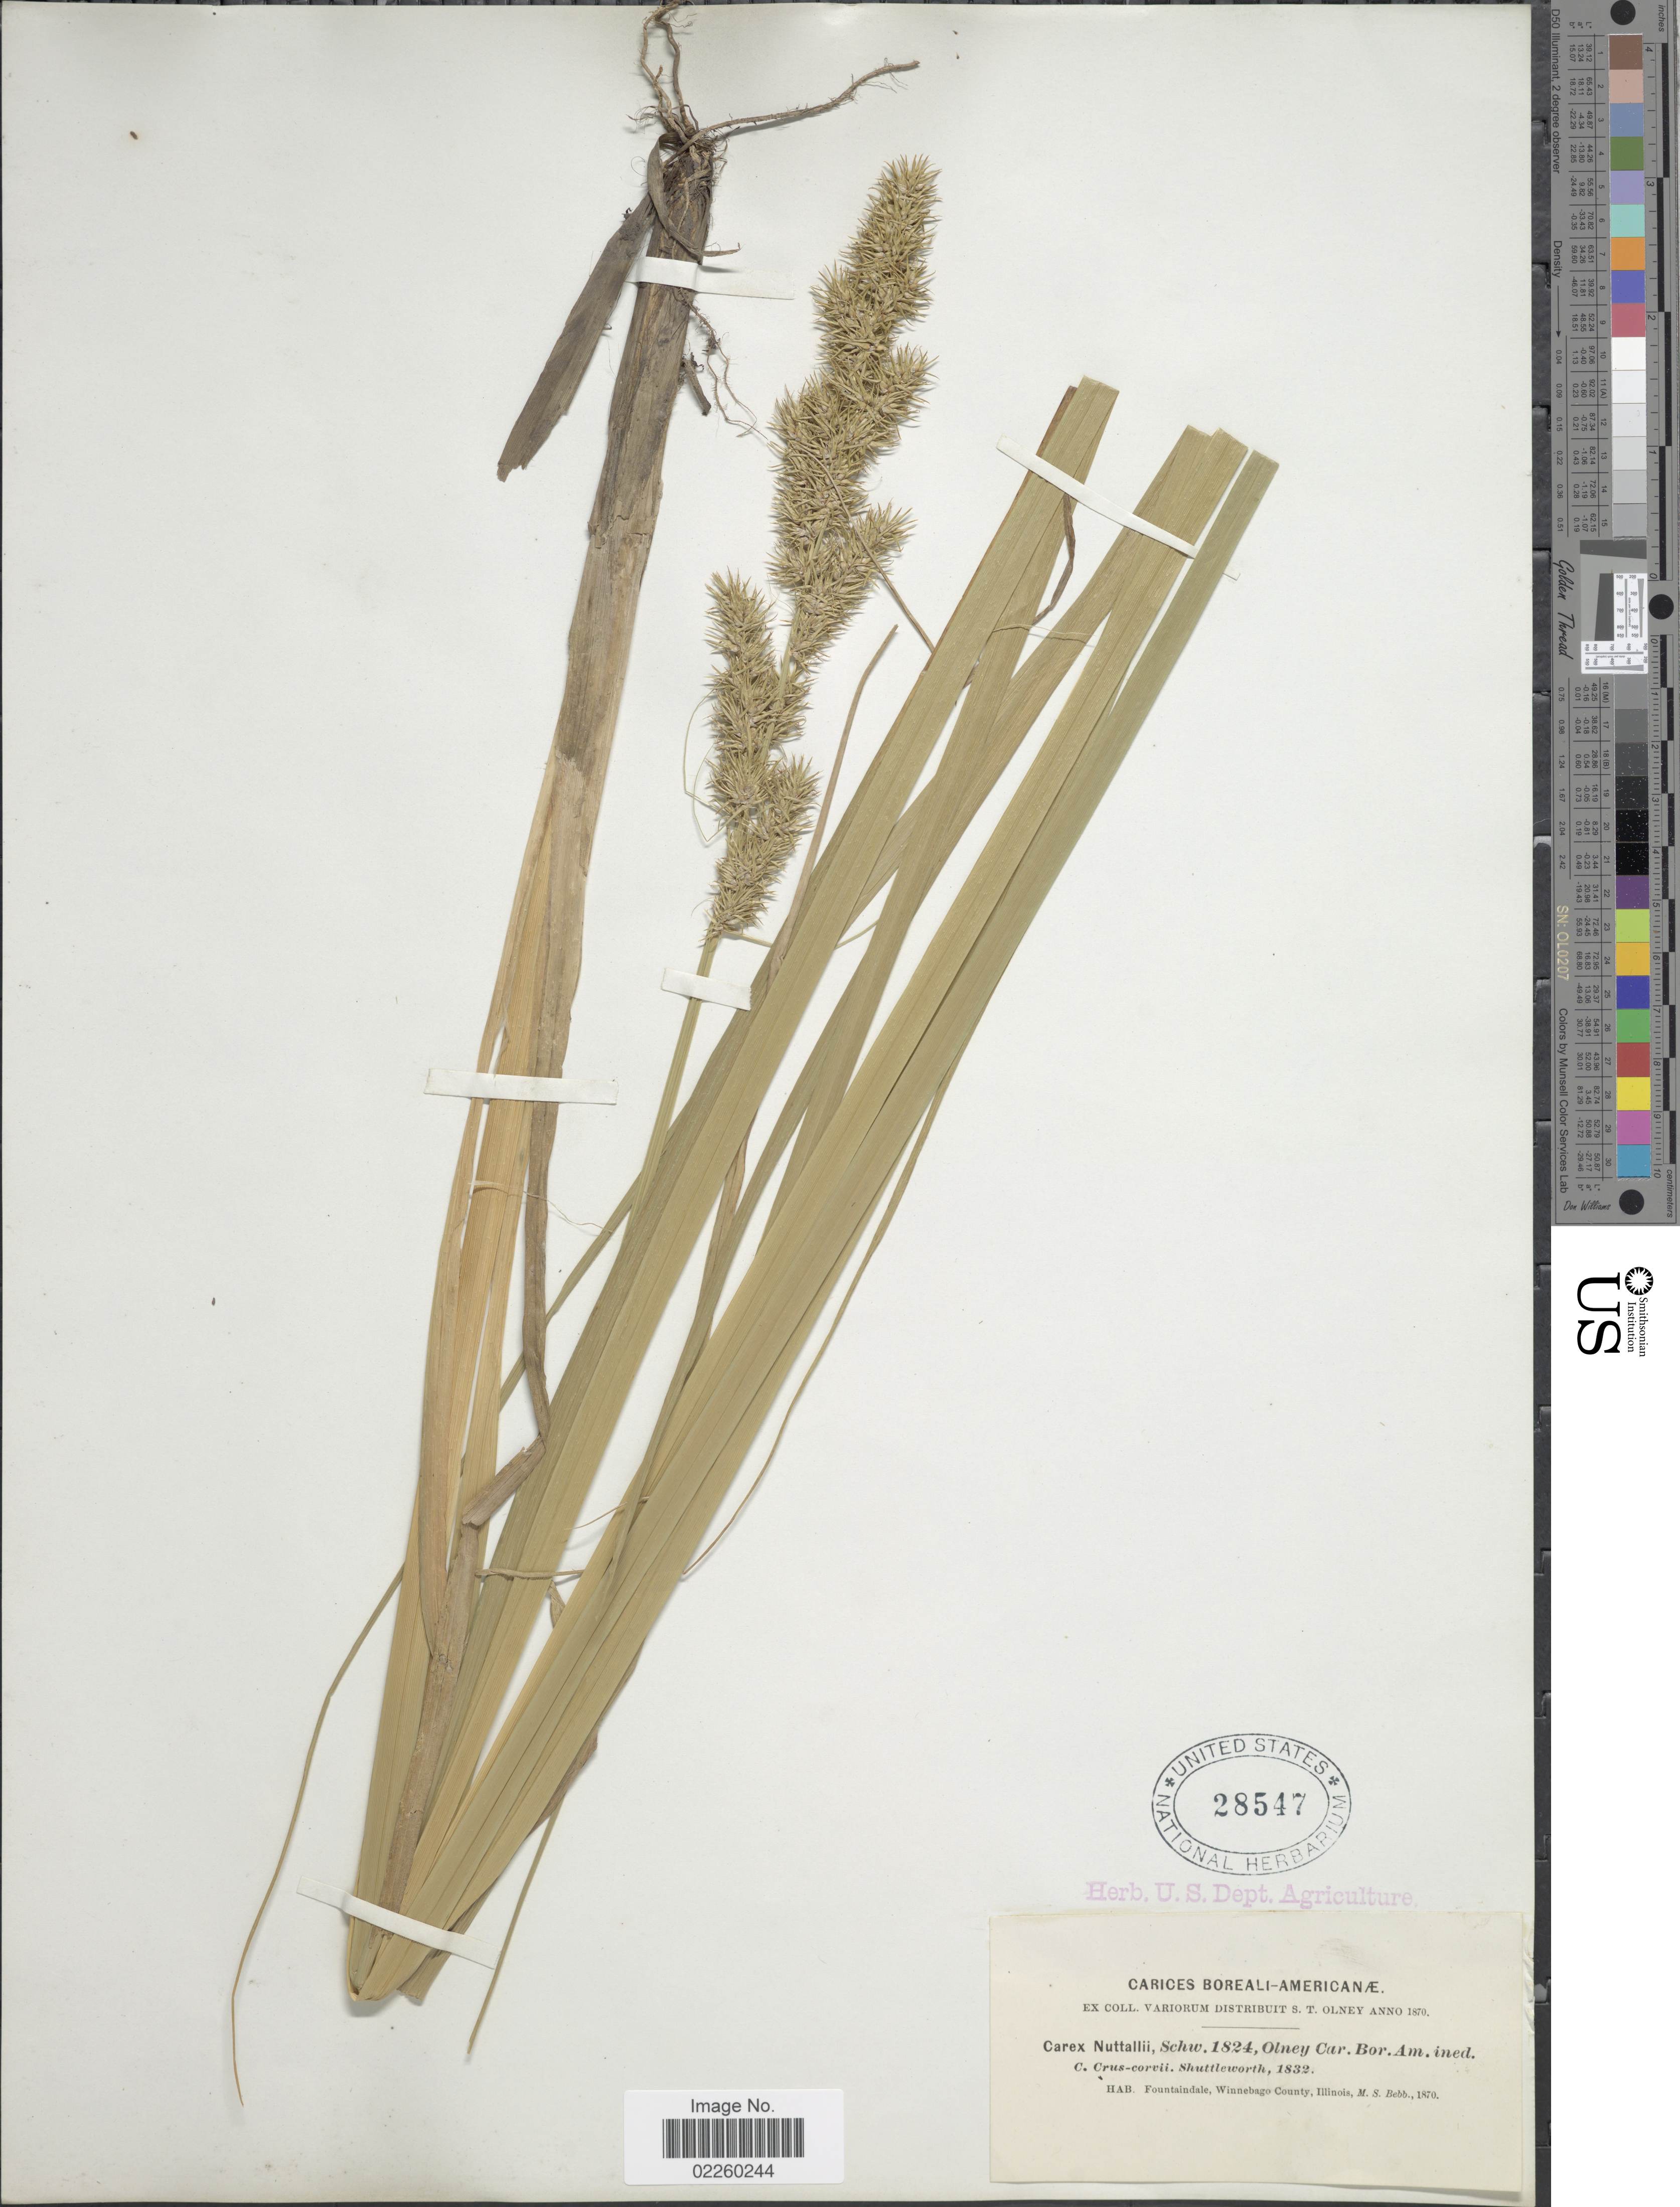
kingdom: Plantae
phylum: Tracheophyta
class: Liliopsida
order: Poales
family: Cyperaceae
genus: Carex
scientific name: Carex crus-corvi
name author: Shuttlew. ex Kunze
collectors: M. Bebb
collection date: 1870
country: United States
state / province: Illinois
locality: Fountaindale, Winnebago County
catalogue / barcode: US 28547